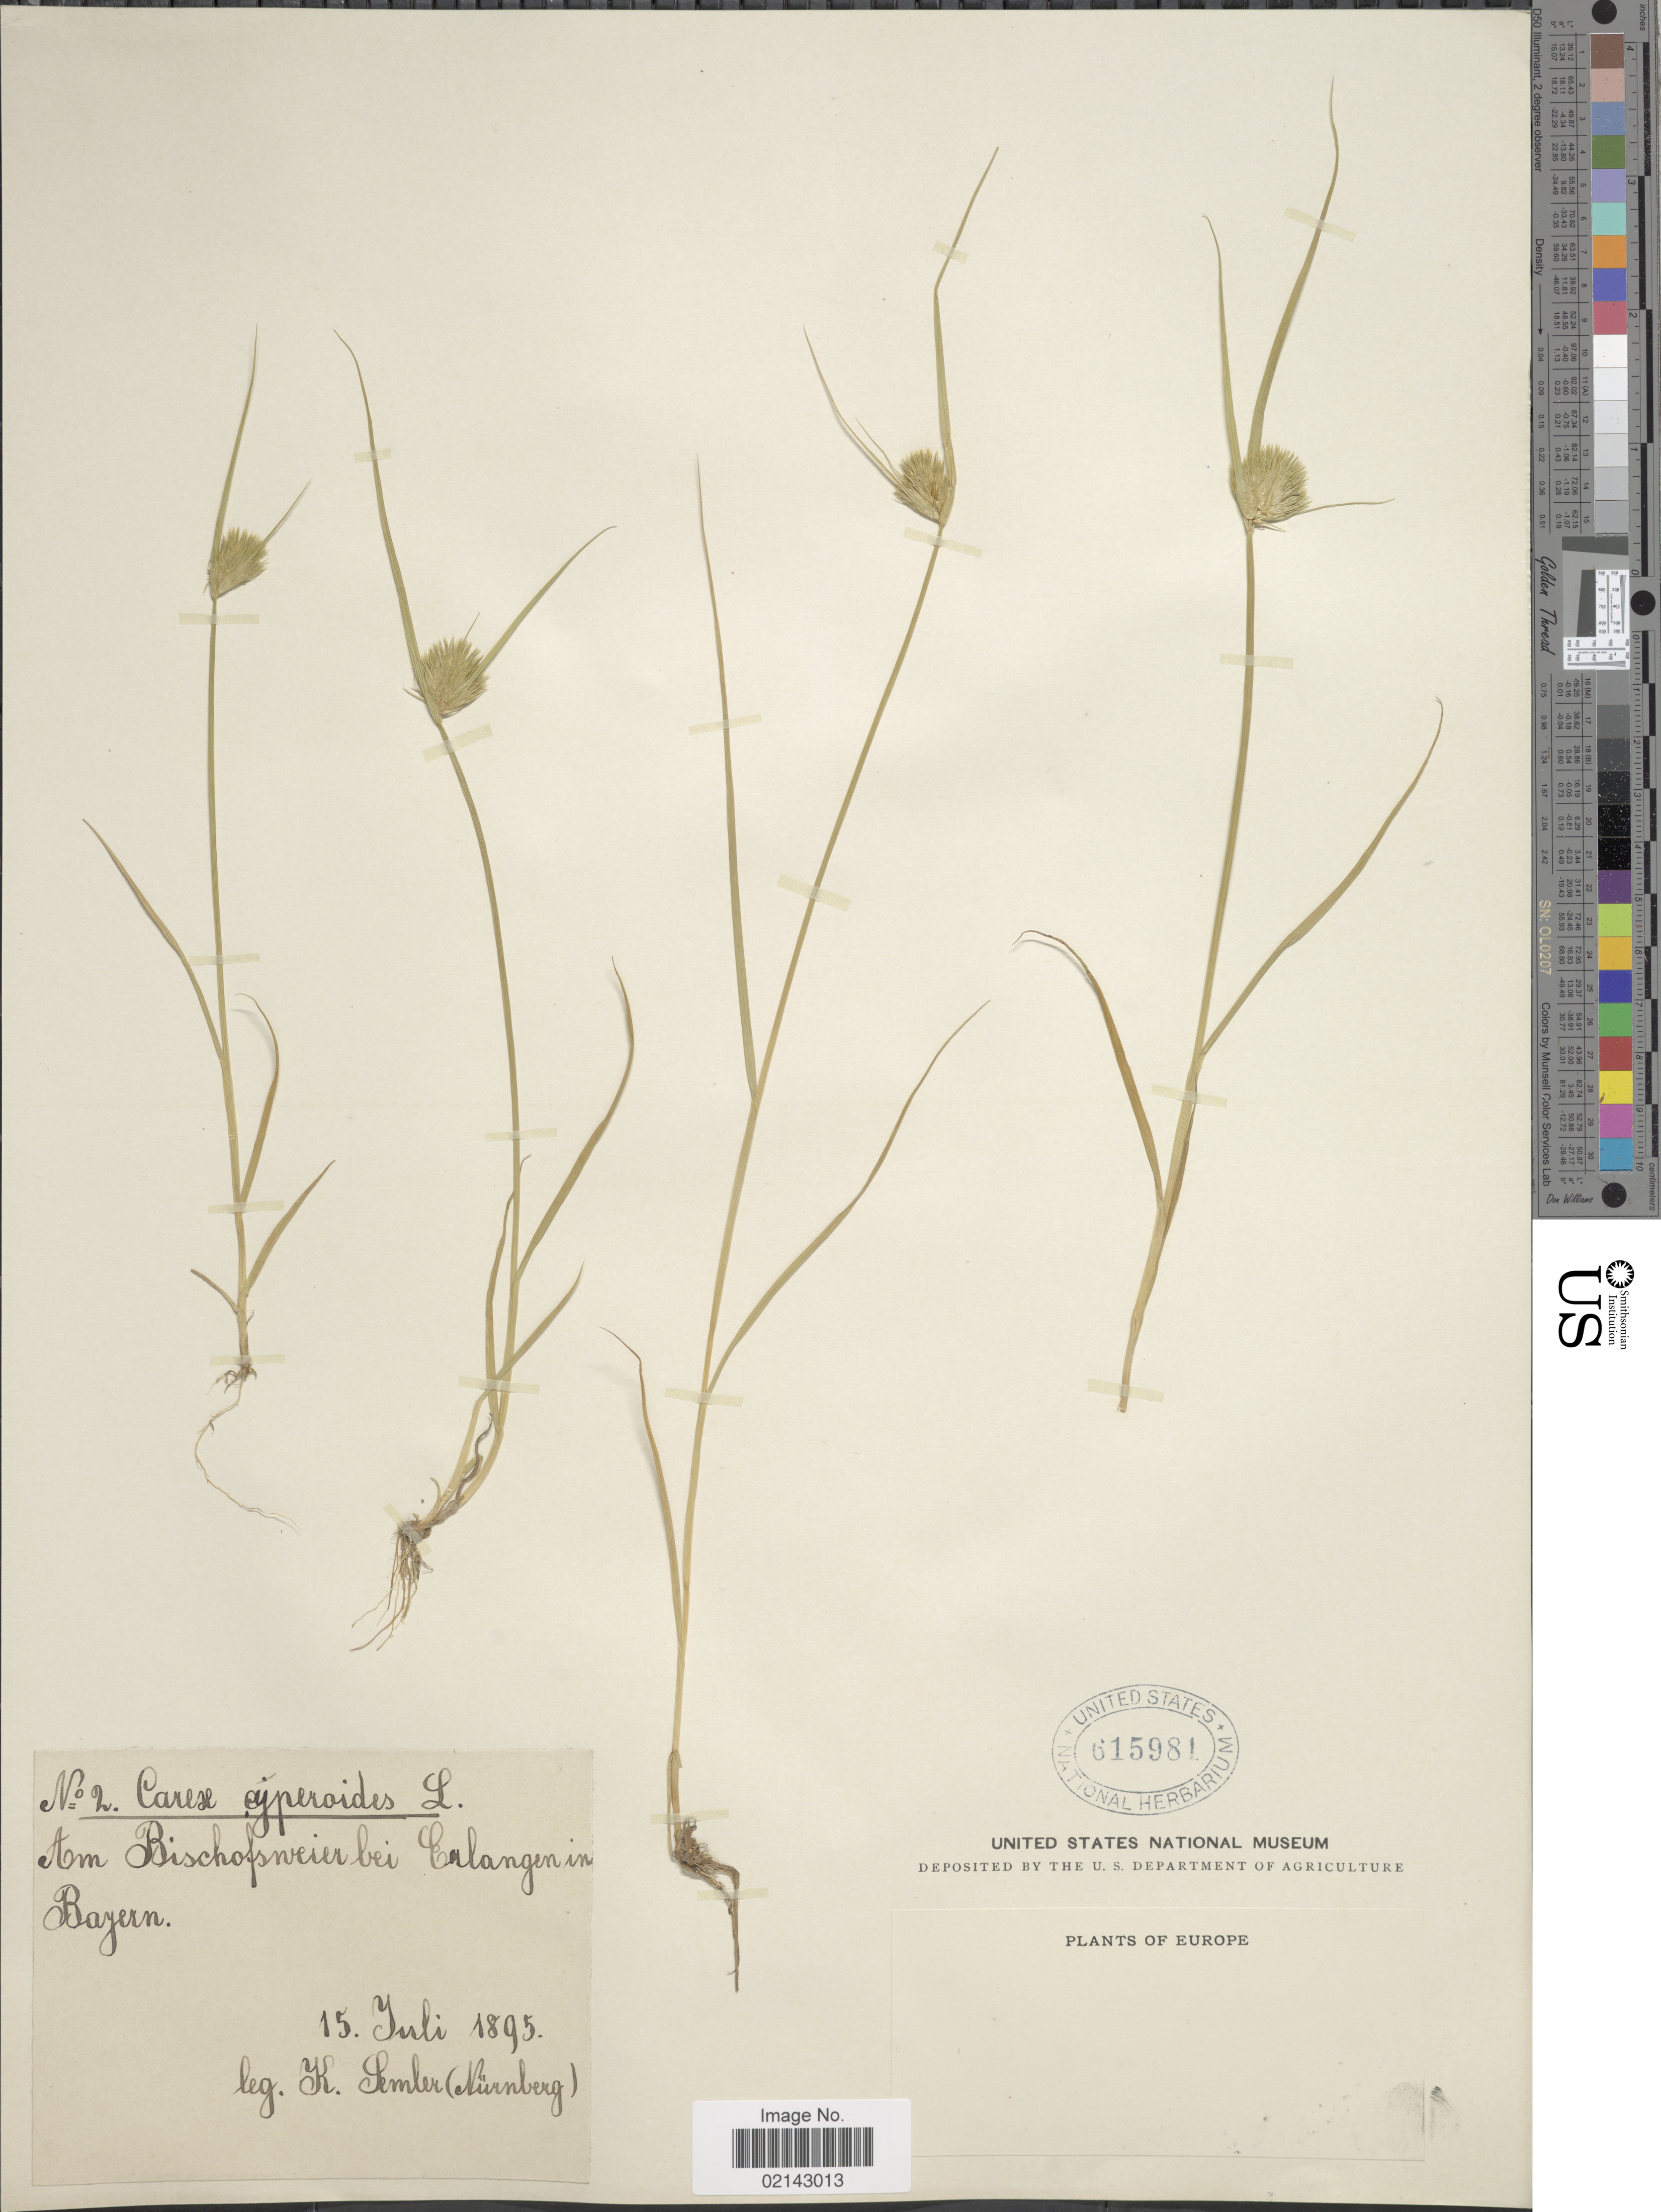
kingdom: Plantae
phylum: Tracheophyta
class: Liliopsida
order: Poales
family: Cyperaceae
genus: Carex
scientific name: Carex bohemica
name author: Schreb.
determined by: Strong, Mark T., (BOT), Smithsonian Institution - National Museum of Natural History (UNITED STATES)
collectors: K. Semler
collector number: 2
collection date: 1895-07-15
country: Germany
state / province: Bayern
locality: Am Bischofsweier bei Erlangen [interpreted] in Bayern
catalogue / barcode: US 615981